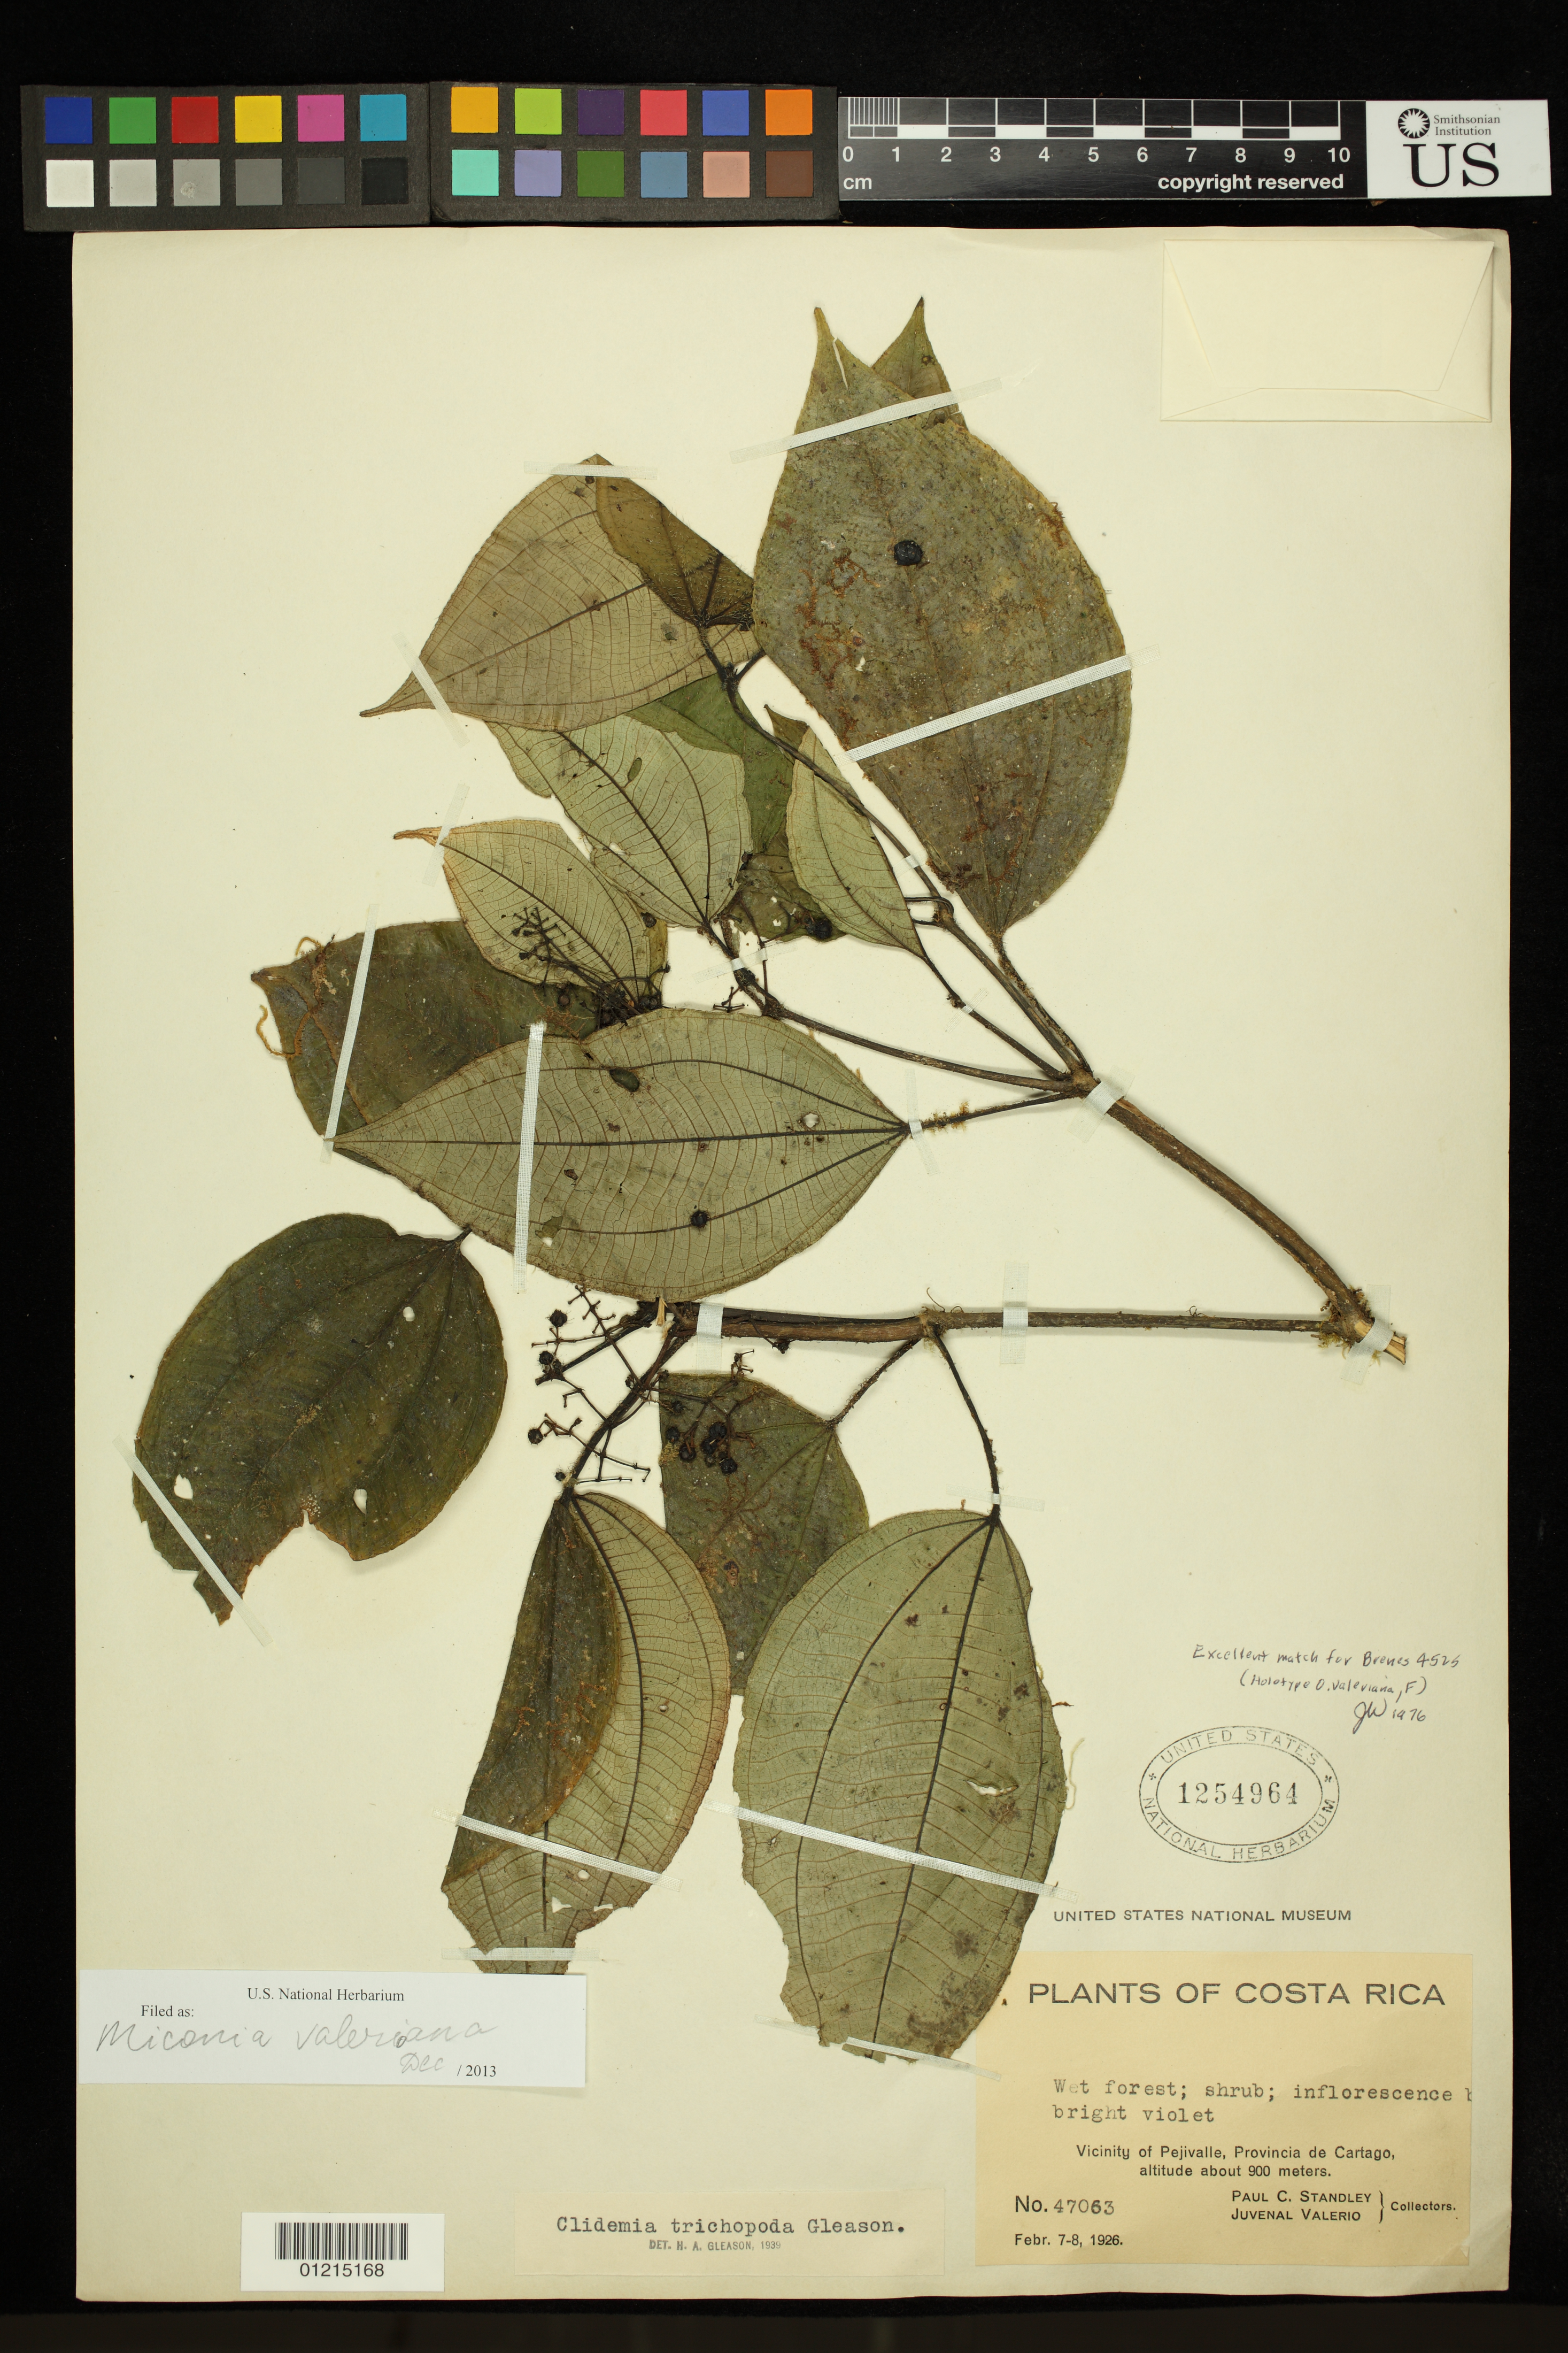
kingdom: Plantae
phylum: Tracheophyta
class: Magnoliopsida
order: Myrtales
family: Melastomataceae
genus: Miconia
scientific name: Miconia valerioana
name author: (Standl.) Wurdack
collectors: P. C. Standley & J. Valerio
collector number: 47063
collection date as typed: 7-8 Feb 1926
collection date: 1926-02-07/1926-02-08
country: Costa Rica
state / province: Cartago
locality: Vicinity of Pejivalle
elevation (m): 900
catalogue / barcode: US 1254964